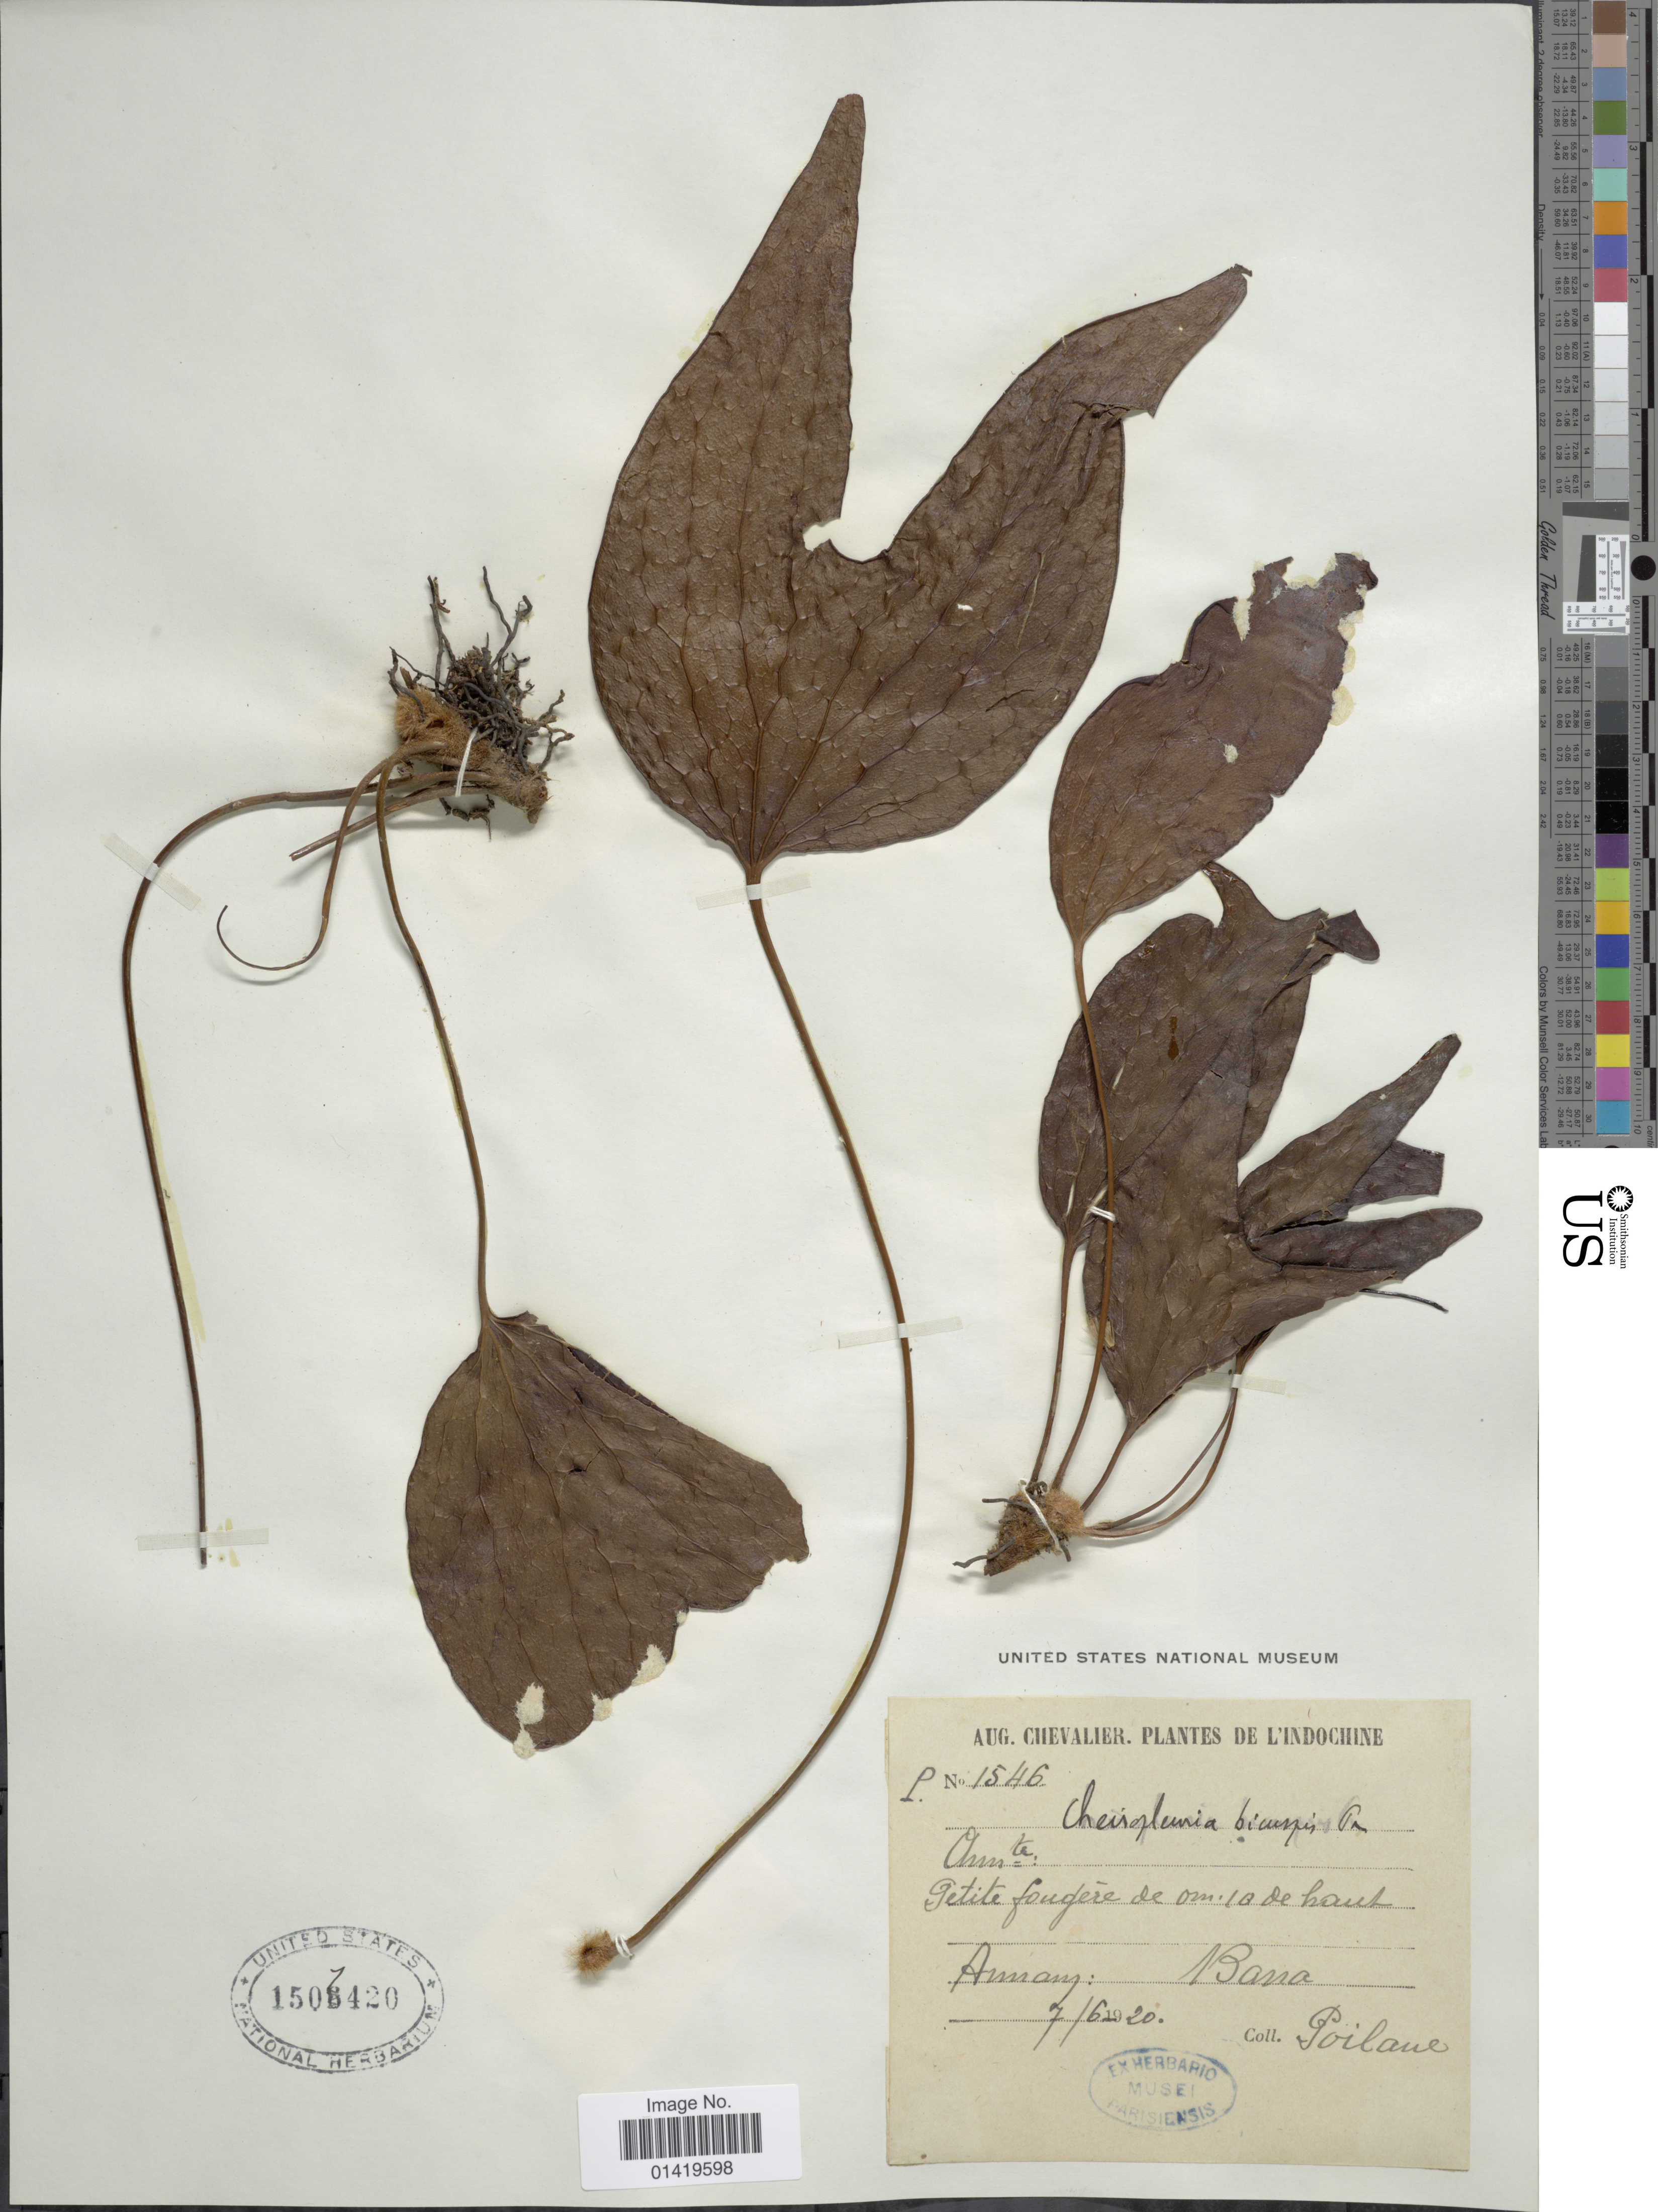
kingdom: Plantae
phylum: Tracheophyta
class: Polypodiopsida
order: Gleicheniales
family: Dipteridaceae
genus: Cheiropleuria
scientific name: Cheiropleuria bicuspis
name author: (Blume) C. Presl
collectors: -. Poilane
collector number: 1546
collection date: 1920-06-07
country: Vietnam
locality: L'Indochine. Annam: Bana.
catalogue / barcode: US 1507420